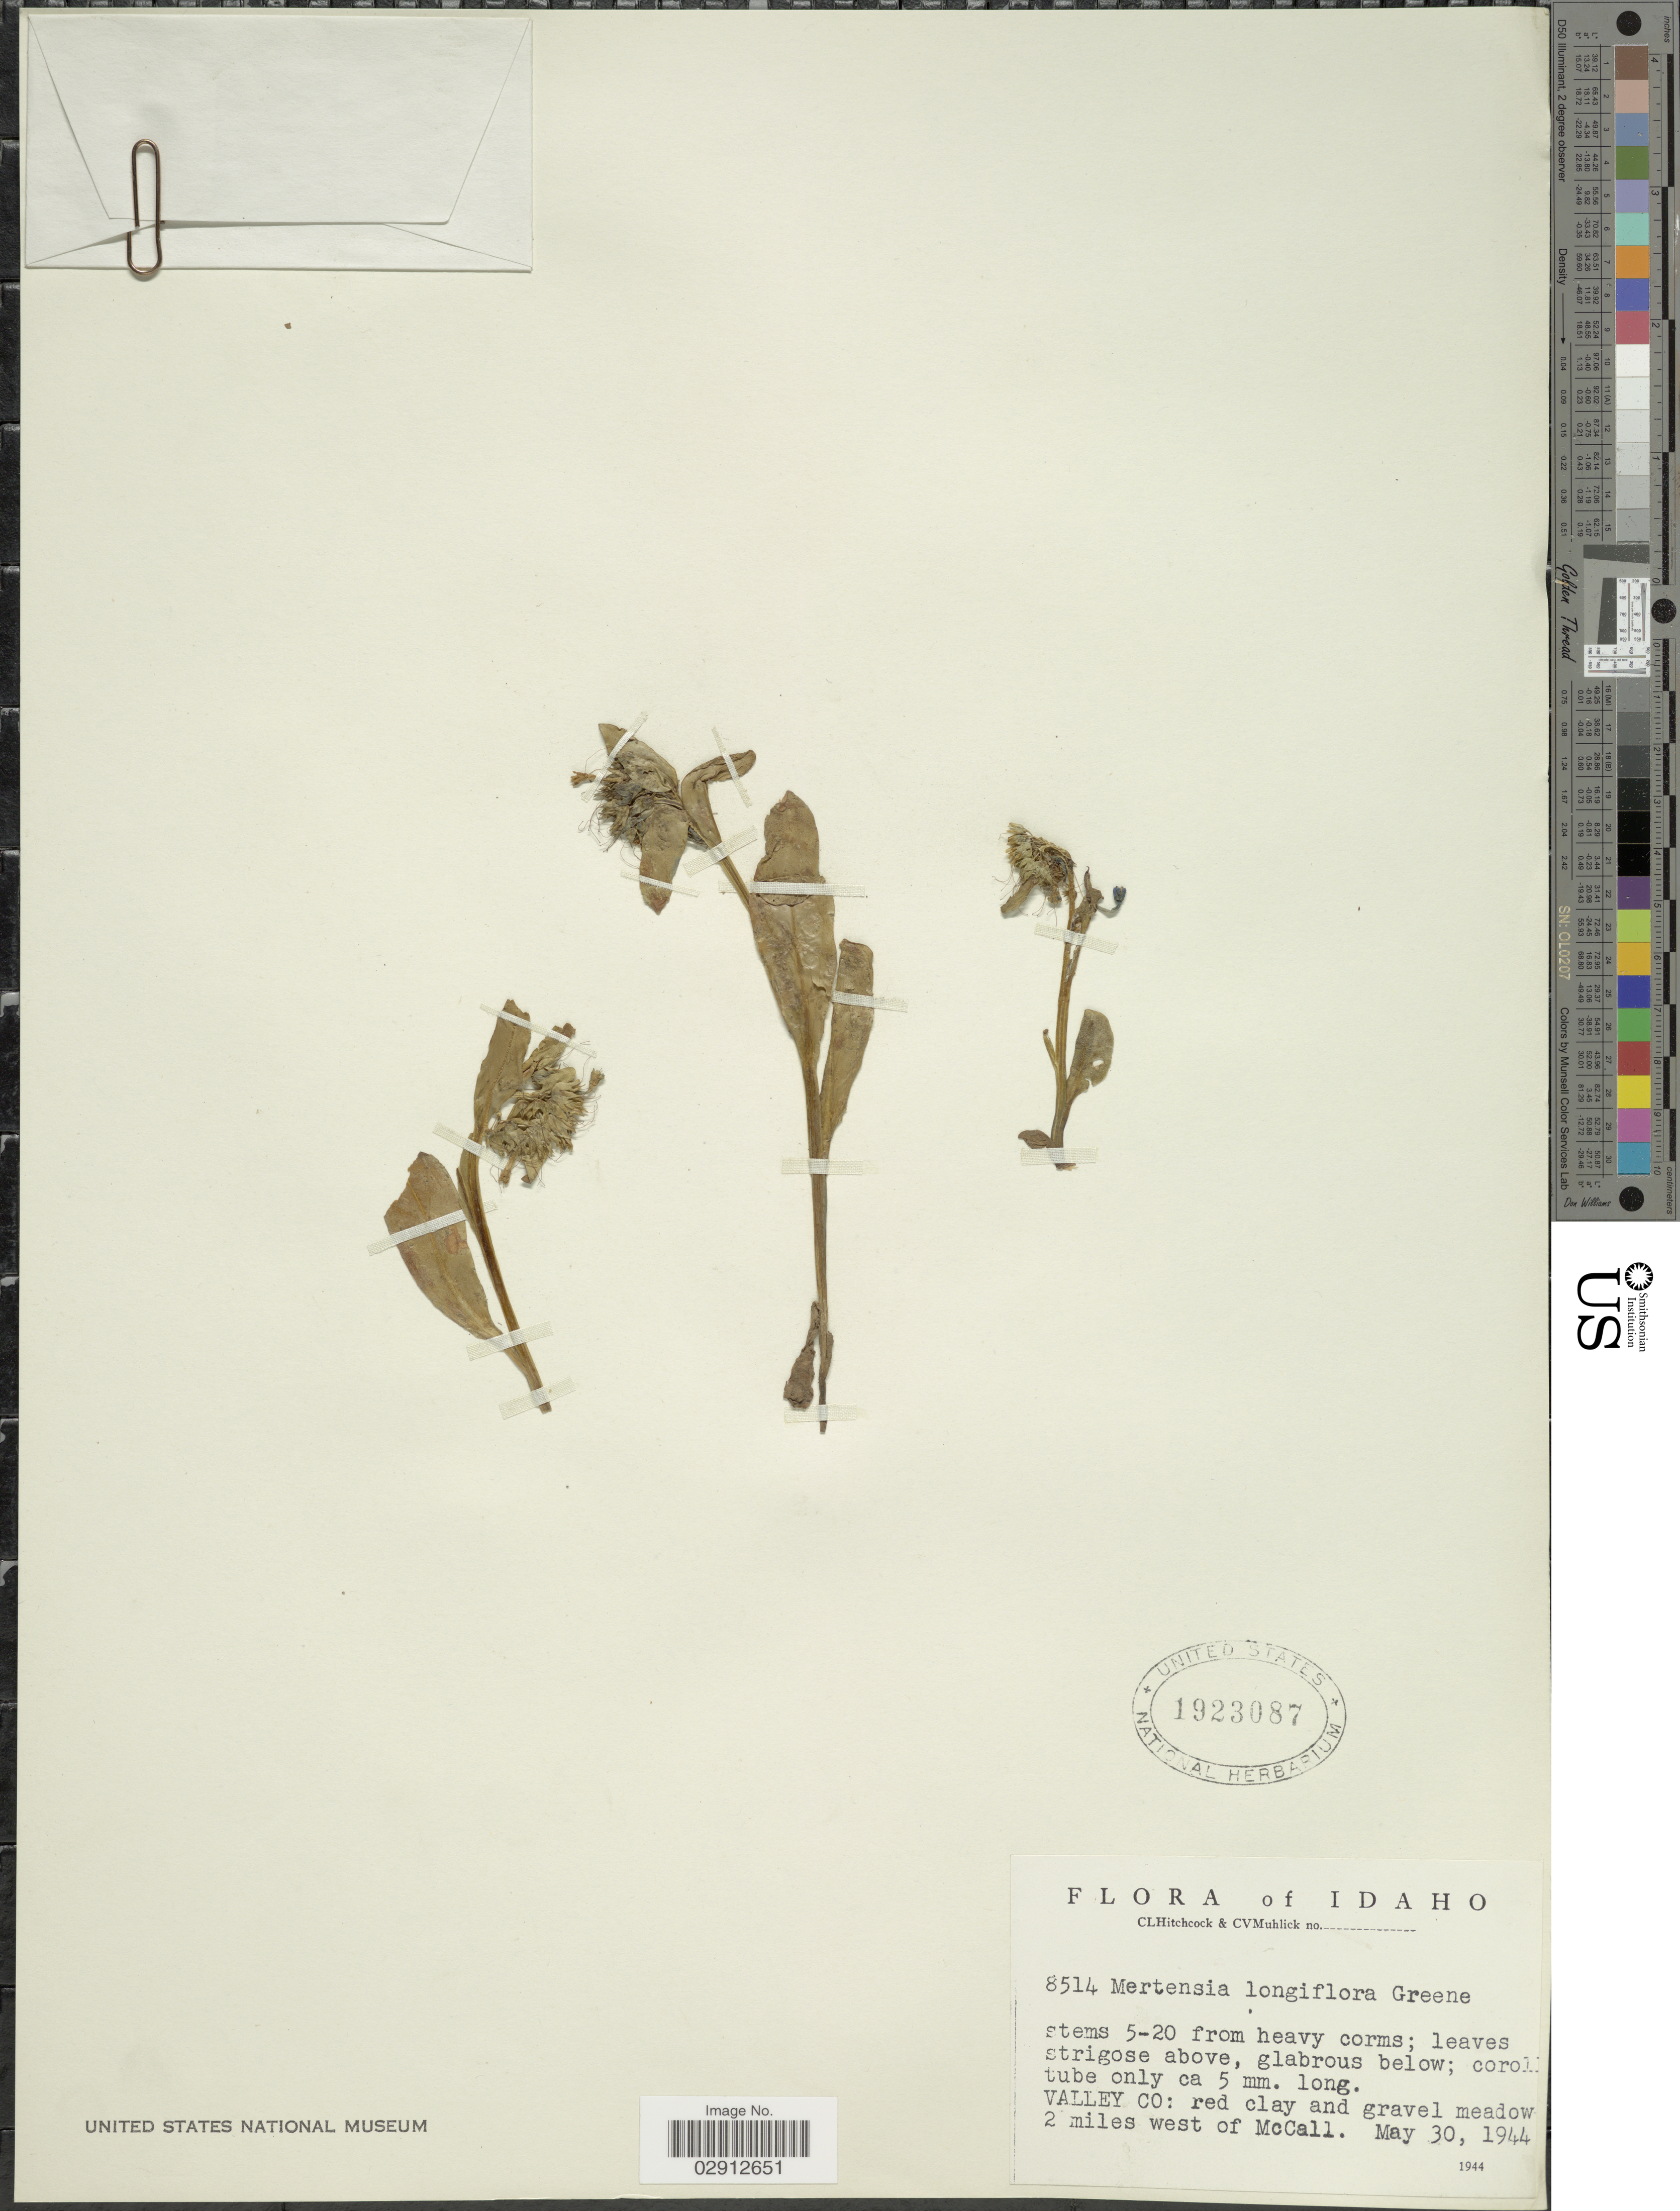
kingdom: Plantae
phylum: Tracheophyta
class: Magnoliopsida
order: Boraginales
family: Boraginaceae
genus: Mertensia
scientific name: Mertensia longiflora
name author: Rydb.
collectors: C. L. Hitchcock & C. V. Muhlick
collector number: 8514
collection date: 1944-05-30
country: United States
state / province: Idaho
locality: Valley Co.: red clay and gravel meadow 2 miles west of McCall.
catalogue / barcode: US 1923087